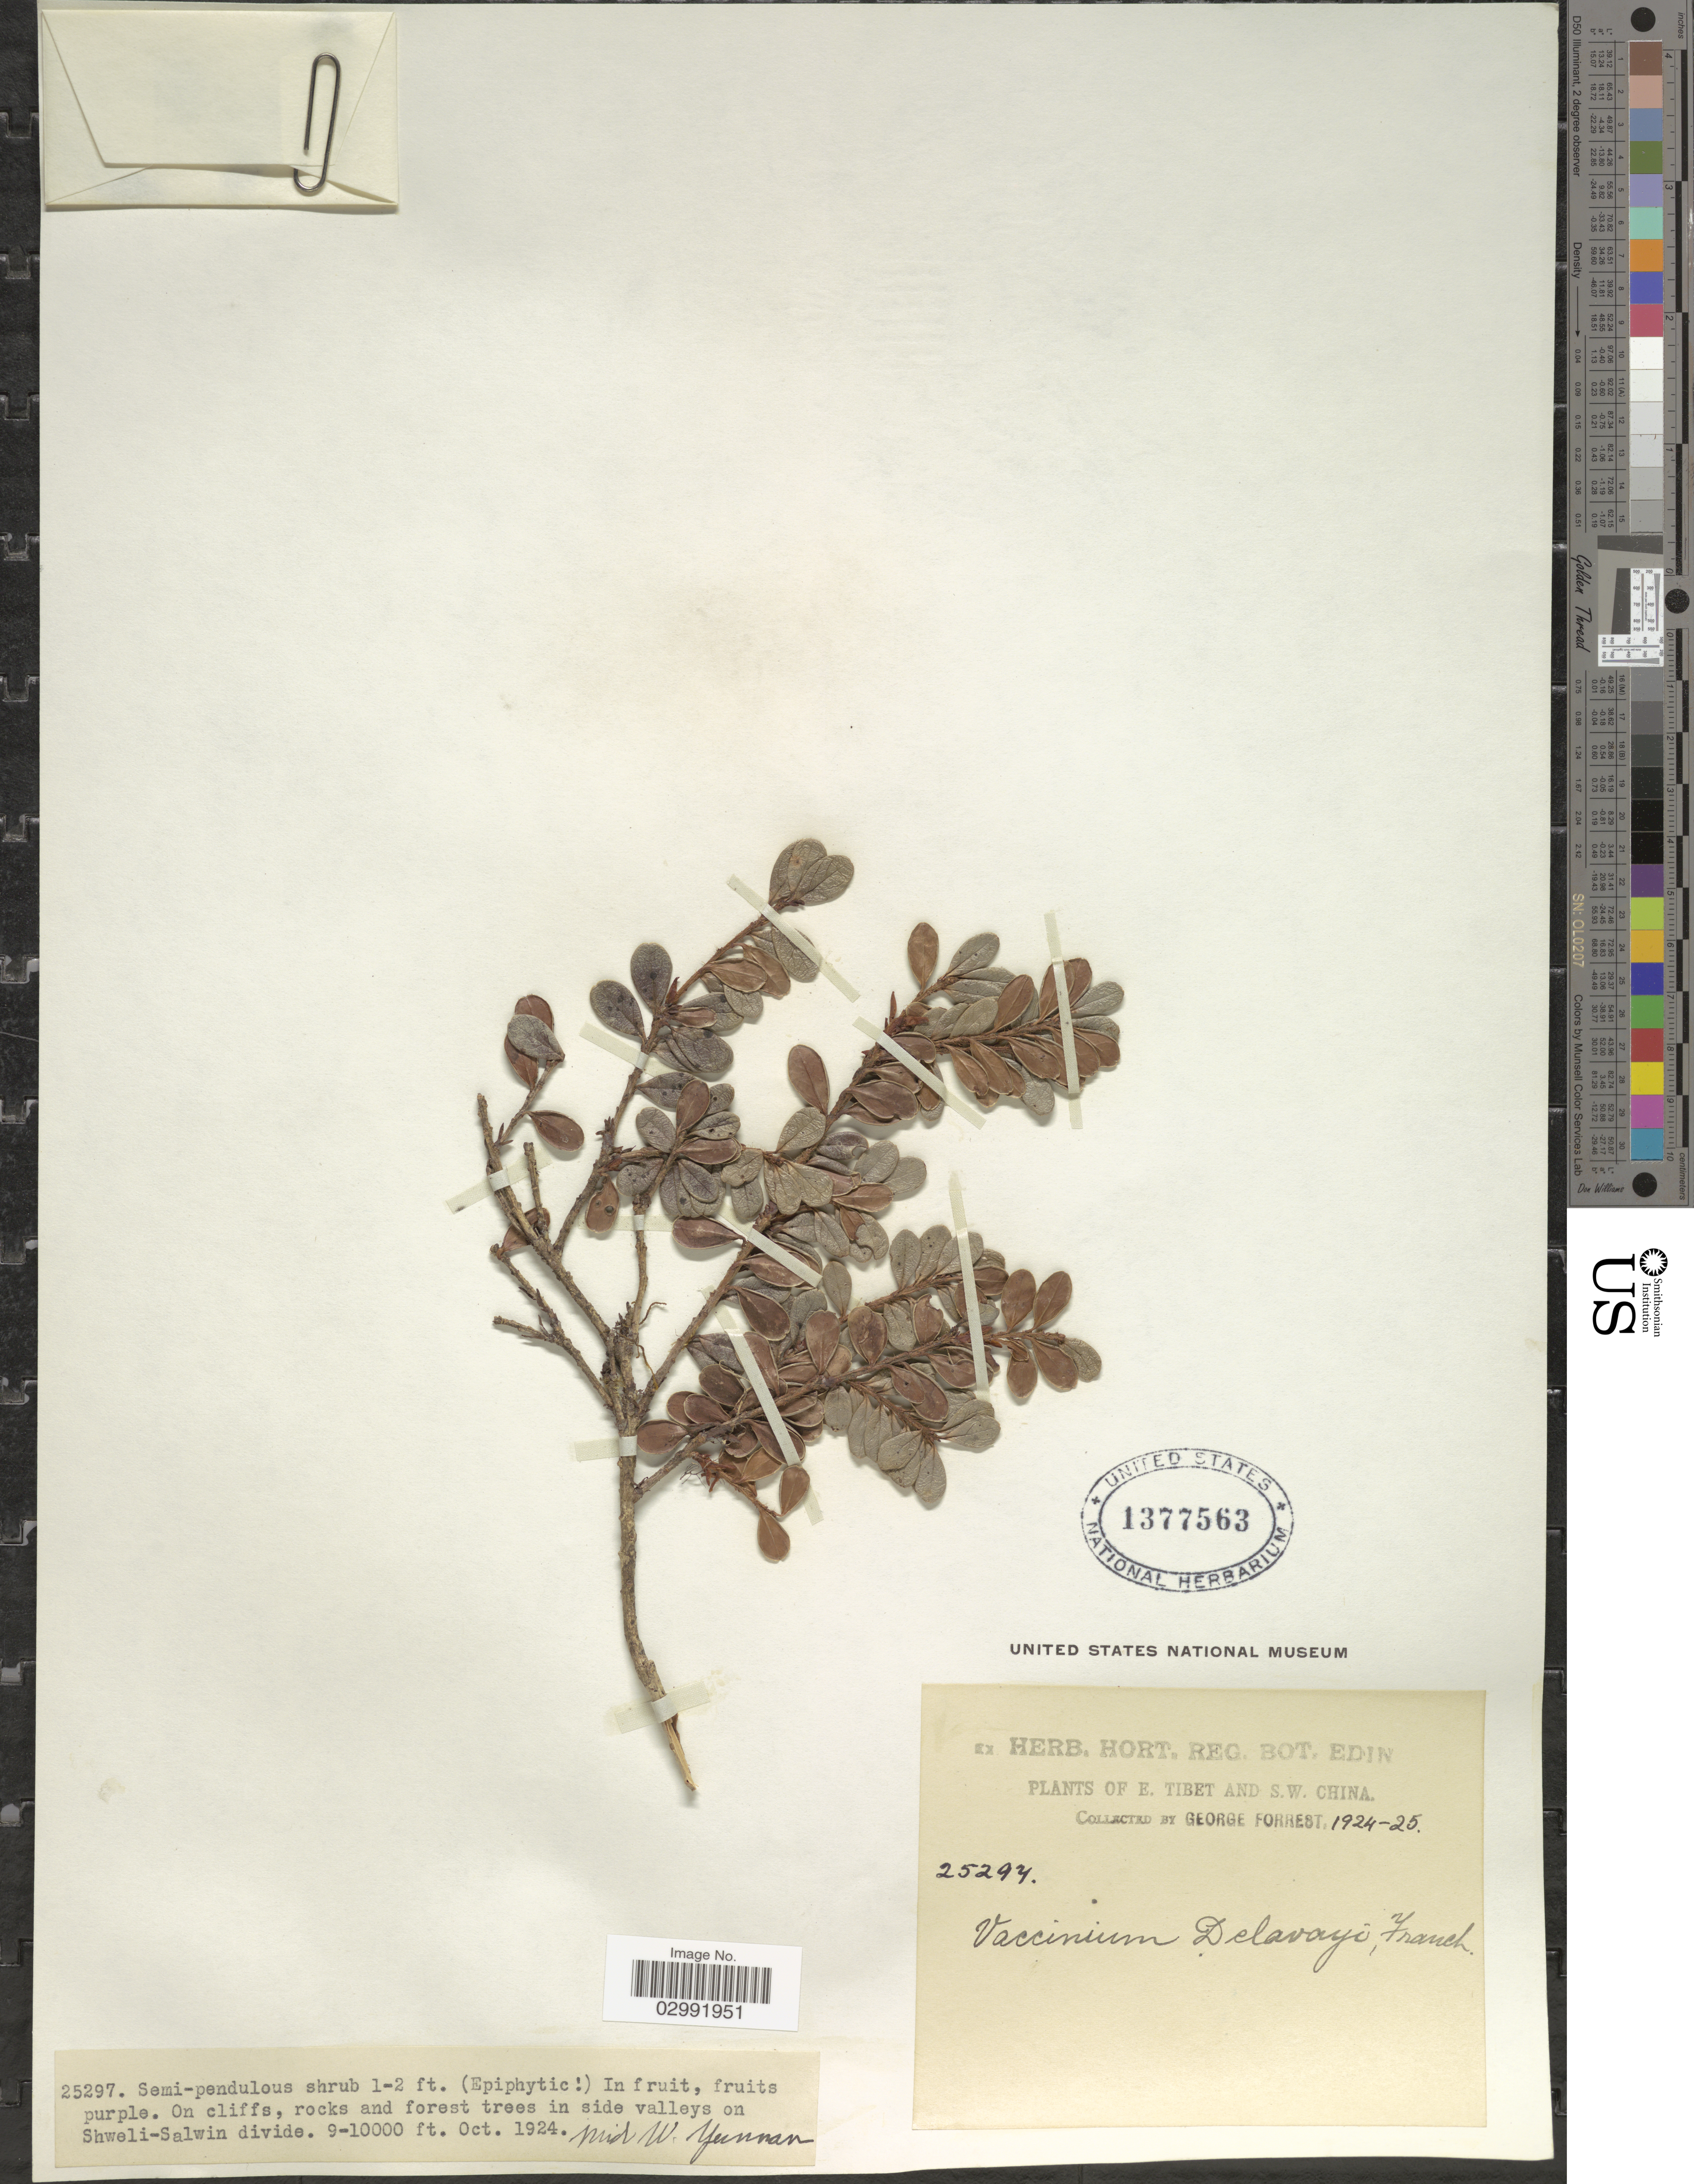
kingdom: Plantae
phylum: Tracheophyta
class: Magnoliopsida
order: Ericales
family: Ericaceae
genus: Vaccinium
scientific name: Vaccinium delavayi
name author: Franch.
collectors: G. Forrest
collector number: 25297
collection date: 1924-10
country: China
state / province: Yunnan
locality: S.W. China. On cliffs, rocks and forest trees in side valleys on Shweli-Salwin divide. Mid W. Yunnan.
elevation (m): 2743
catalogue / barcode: US 1377563